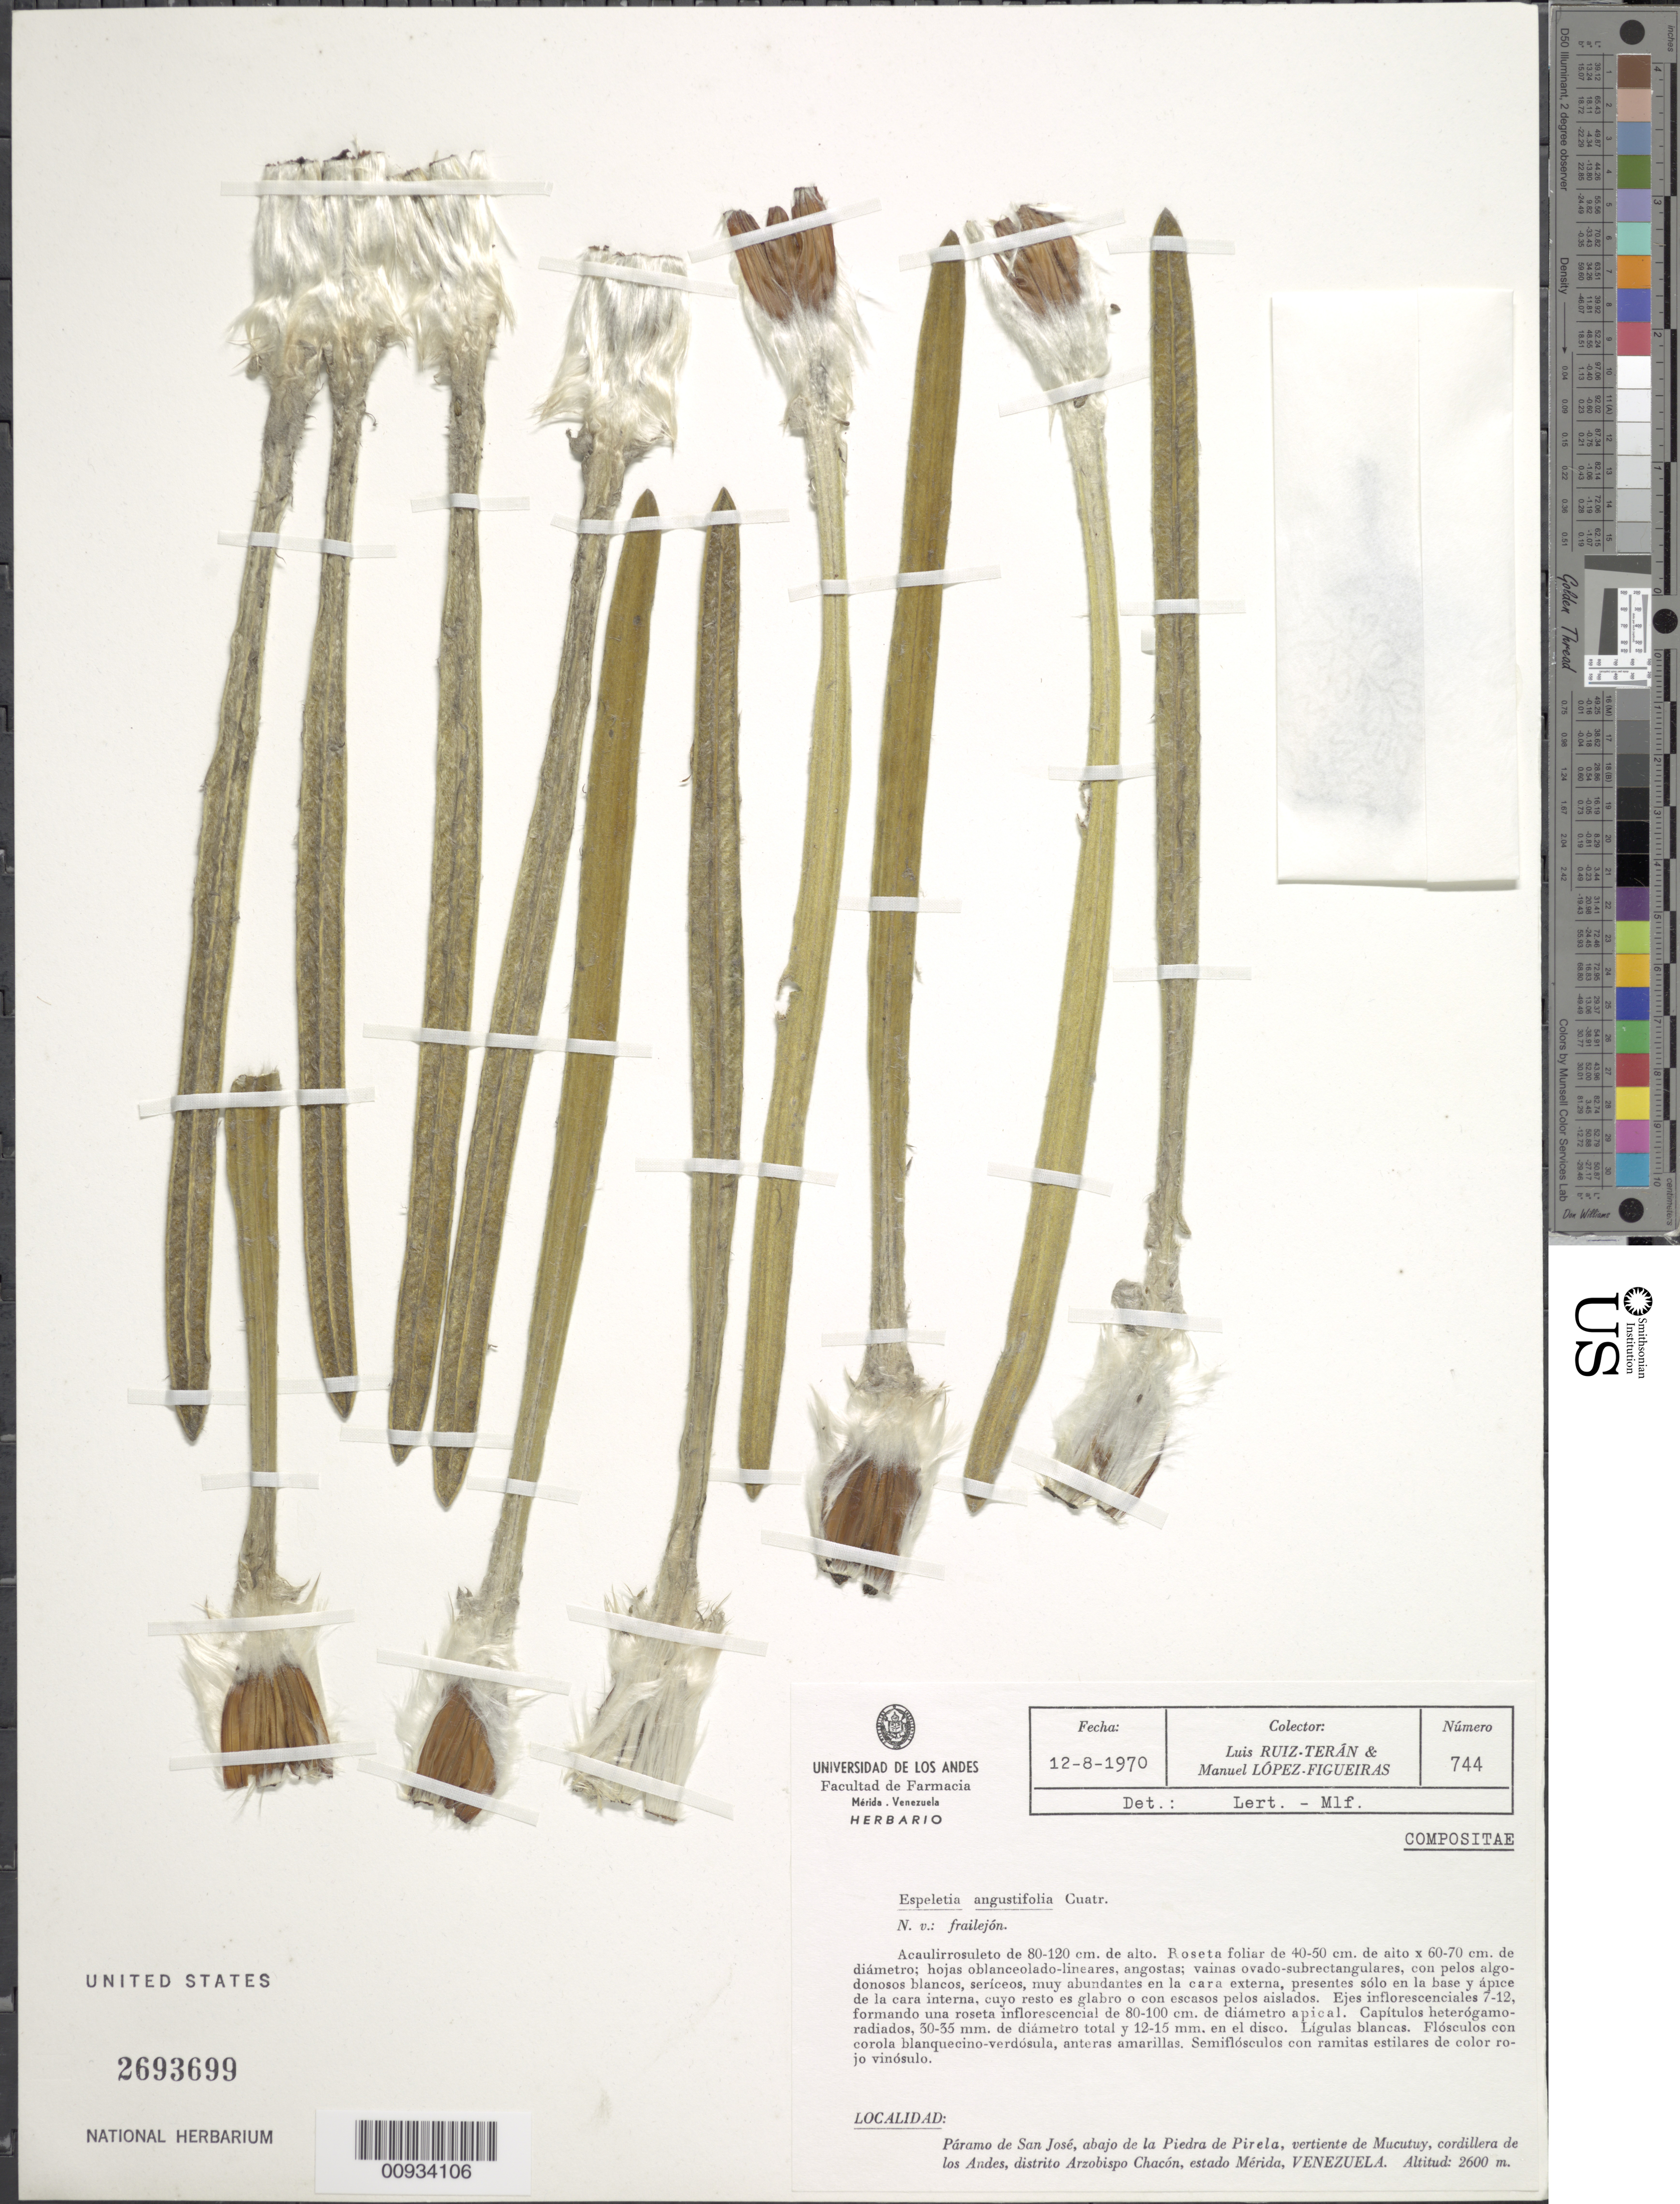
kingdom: Plantae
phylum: Tracheophyta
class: Magnoliopsida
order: Asterales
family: Asteraceae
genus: Espeletiopsis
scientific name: Espeletiopsis angustifolia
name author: (Cuatrec.) Cuatrec.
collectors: L. Teran & M. López Figueiras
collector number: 744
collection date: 1970-08-12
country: Venezuela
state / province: Mérida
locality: Paramo de San Jose, abajo de la Piedra de Pirela, vertiente de Mucutuy, Cordillera de Los Andes, Distrito Arzobispo Chacon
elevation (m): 2600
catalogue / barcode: US 2693699